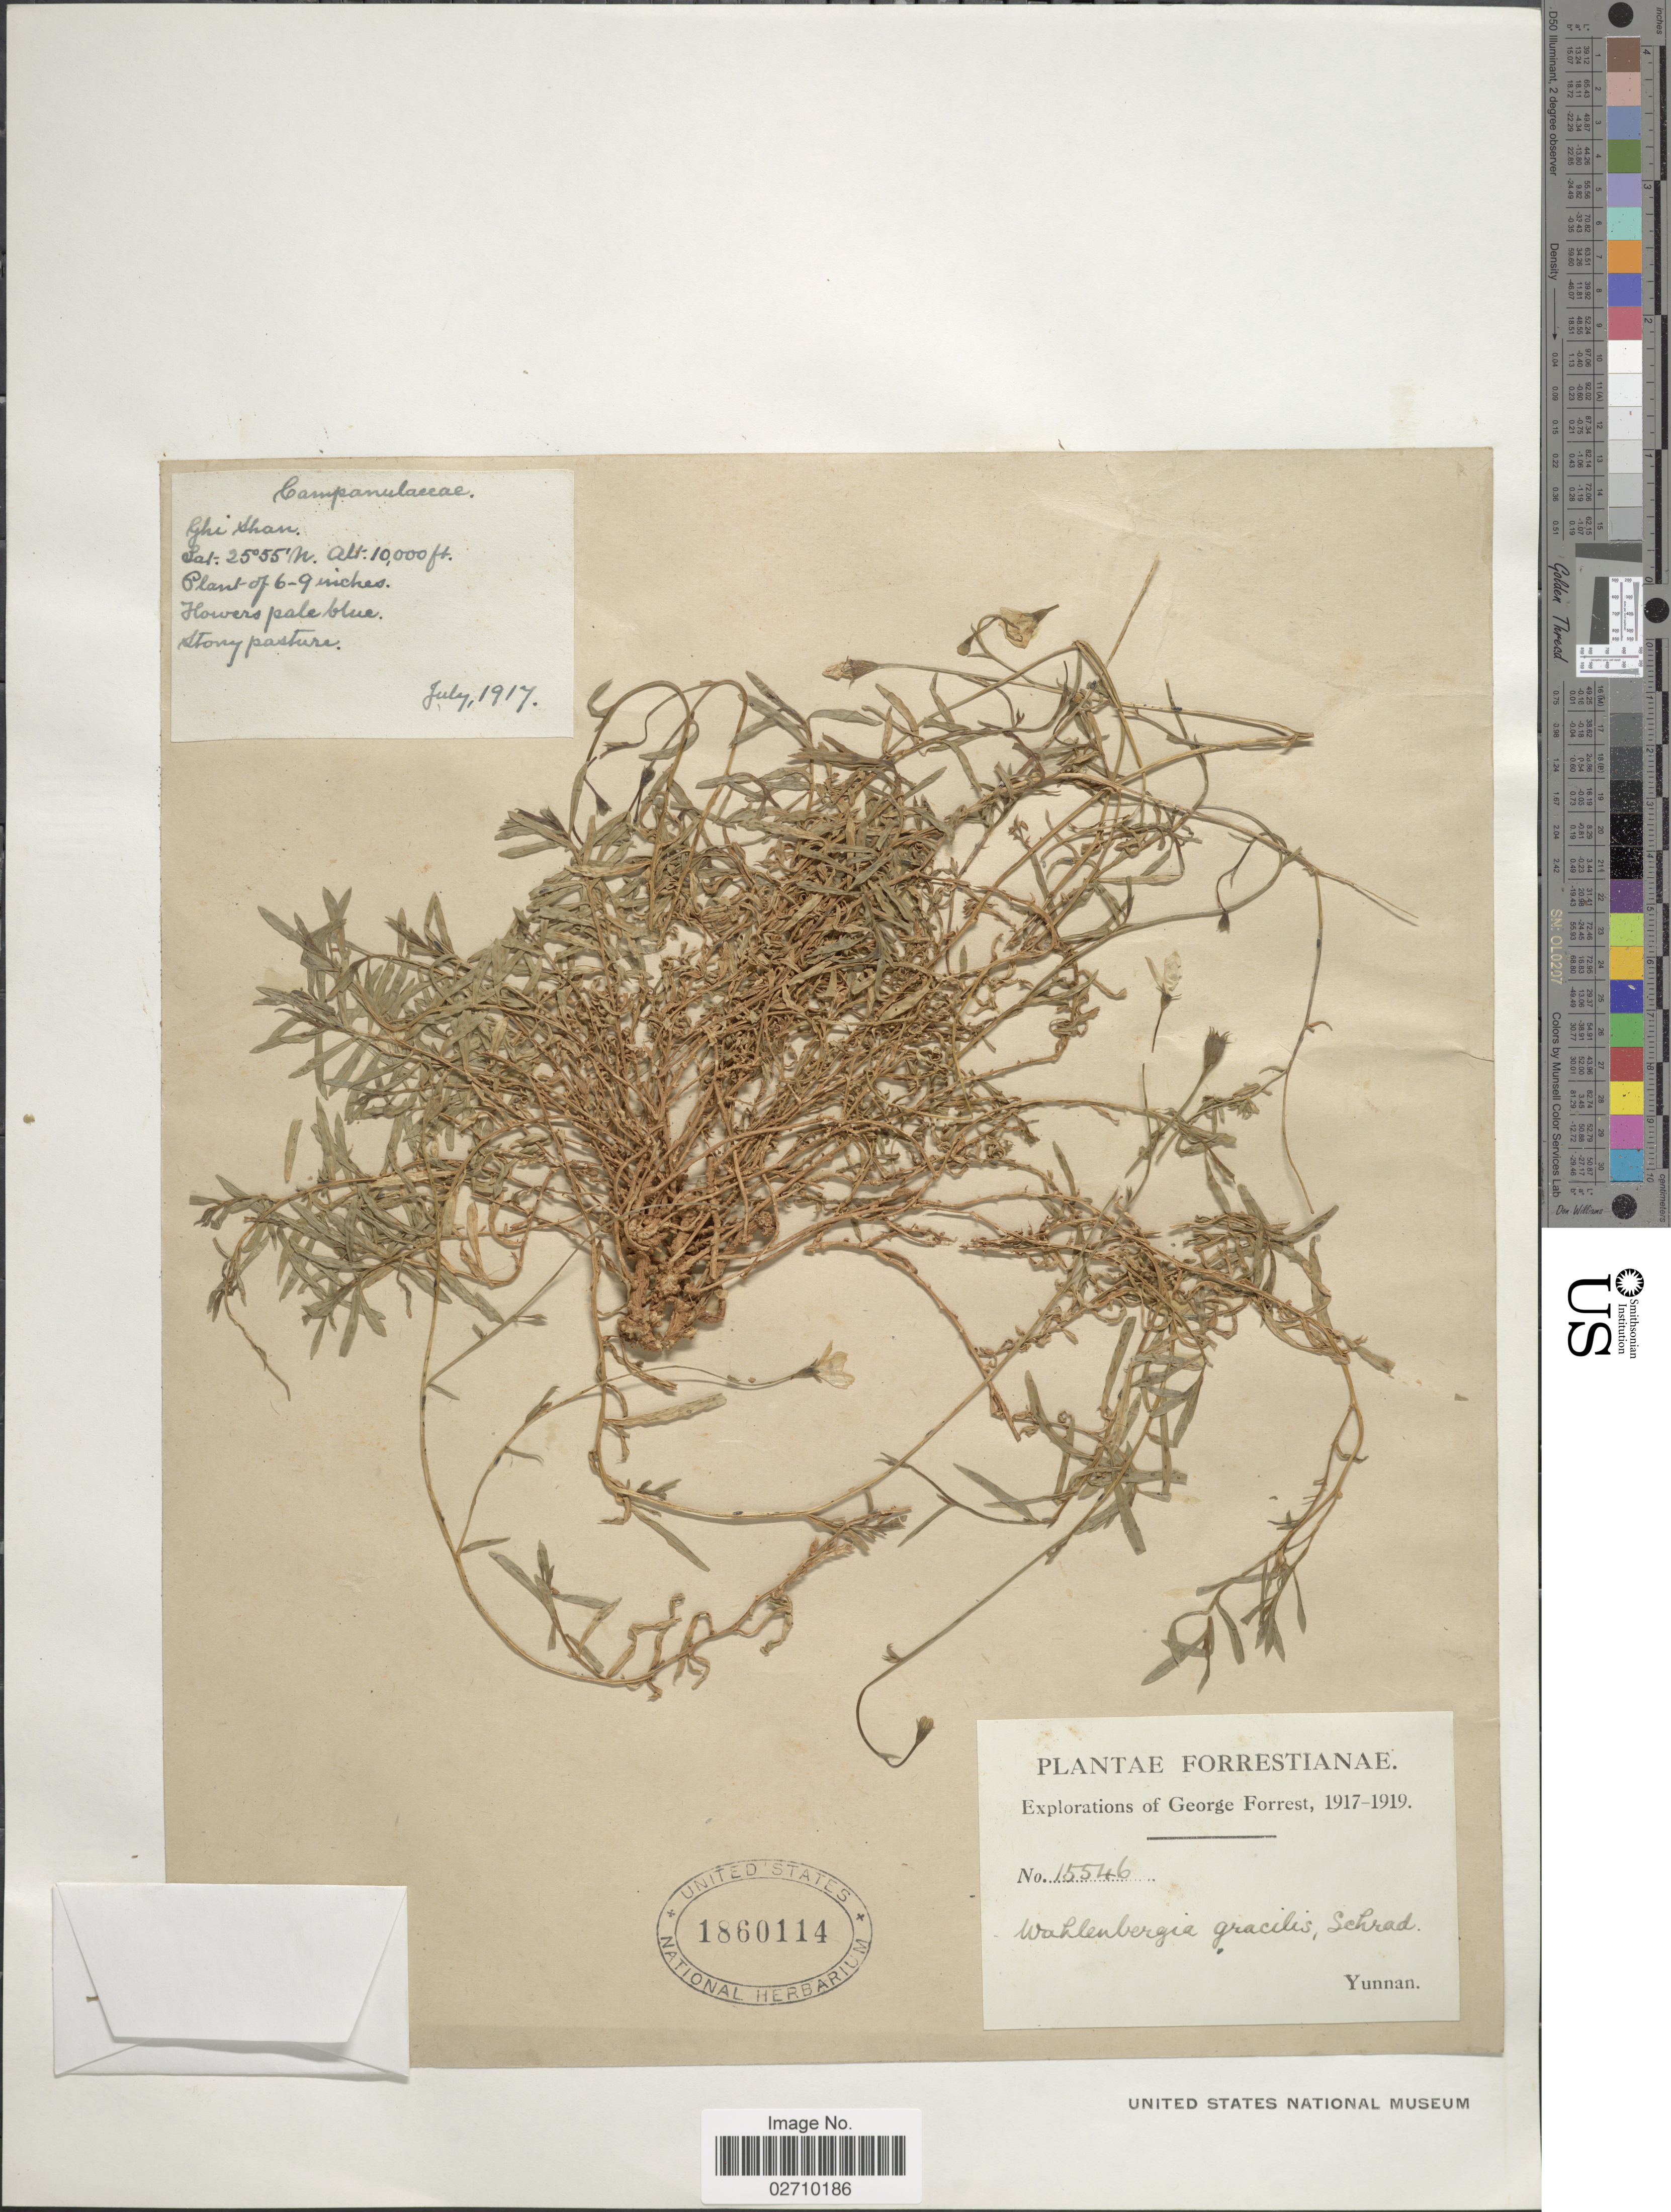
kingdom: Plantae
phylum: Tracheophyta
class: Magnoliopsida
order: Asterales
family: Campanulaceae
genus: Wahlenbergia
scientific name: Wahlenbergia gracilis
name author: A. DC.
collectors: G. Forrest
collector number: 15546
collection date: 1917/1919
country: China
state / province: Yunnan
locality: Forrestianae. Wahlenbergia gracilis, Schrad. Ghi Shan.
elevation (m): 3048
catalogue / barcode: US 1860114